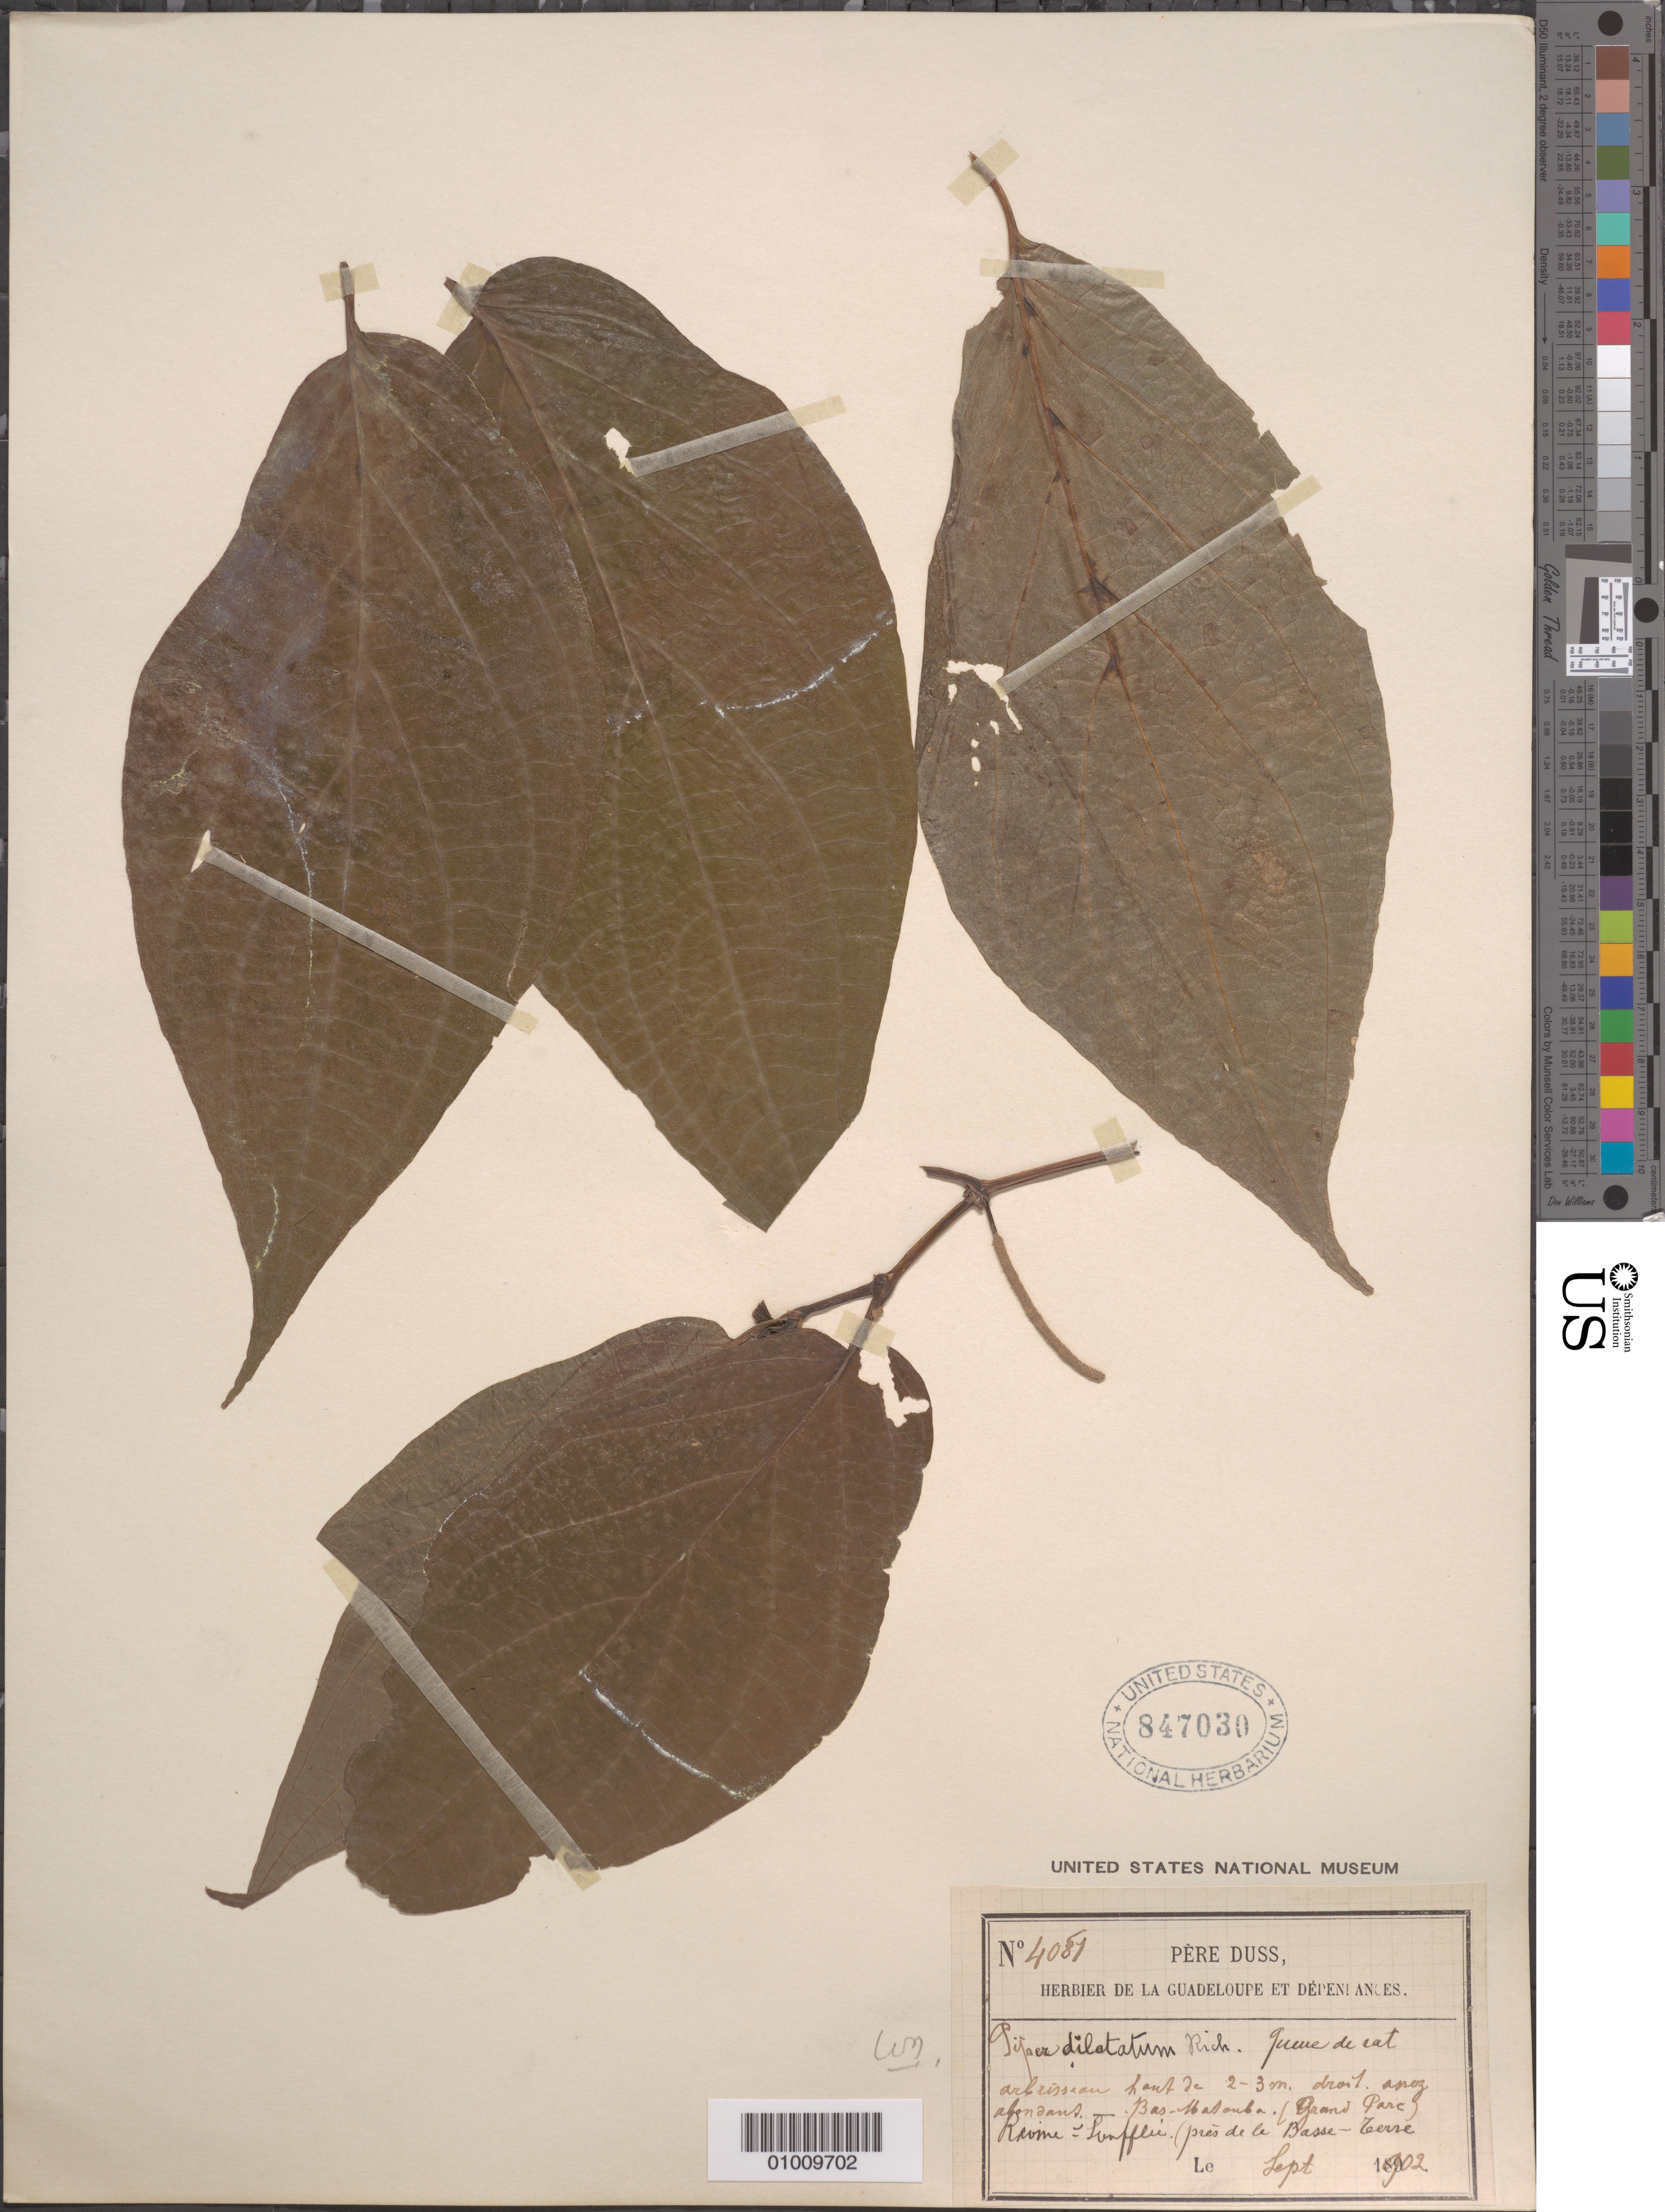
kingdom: Plantae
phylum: Tracheophyta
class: Magnoliopsida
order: Piperales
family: Piperaceae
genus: Piper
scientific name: Piper dilatatum var. dilatatum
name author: Rich.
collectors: Père Duss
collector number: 4081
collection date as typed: Sep 1902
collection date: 1902-09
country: Guadeloupe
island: Basse Terre [Guadeloupe]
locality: Pres de le Basse-Terre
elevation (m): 2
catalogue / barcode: US 847030